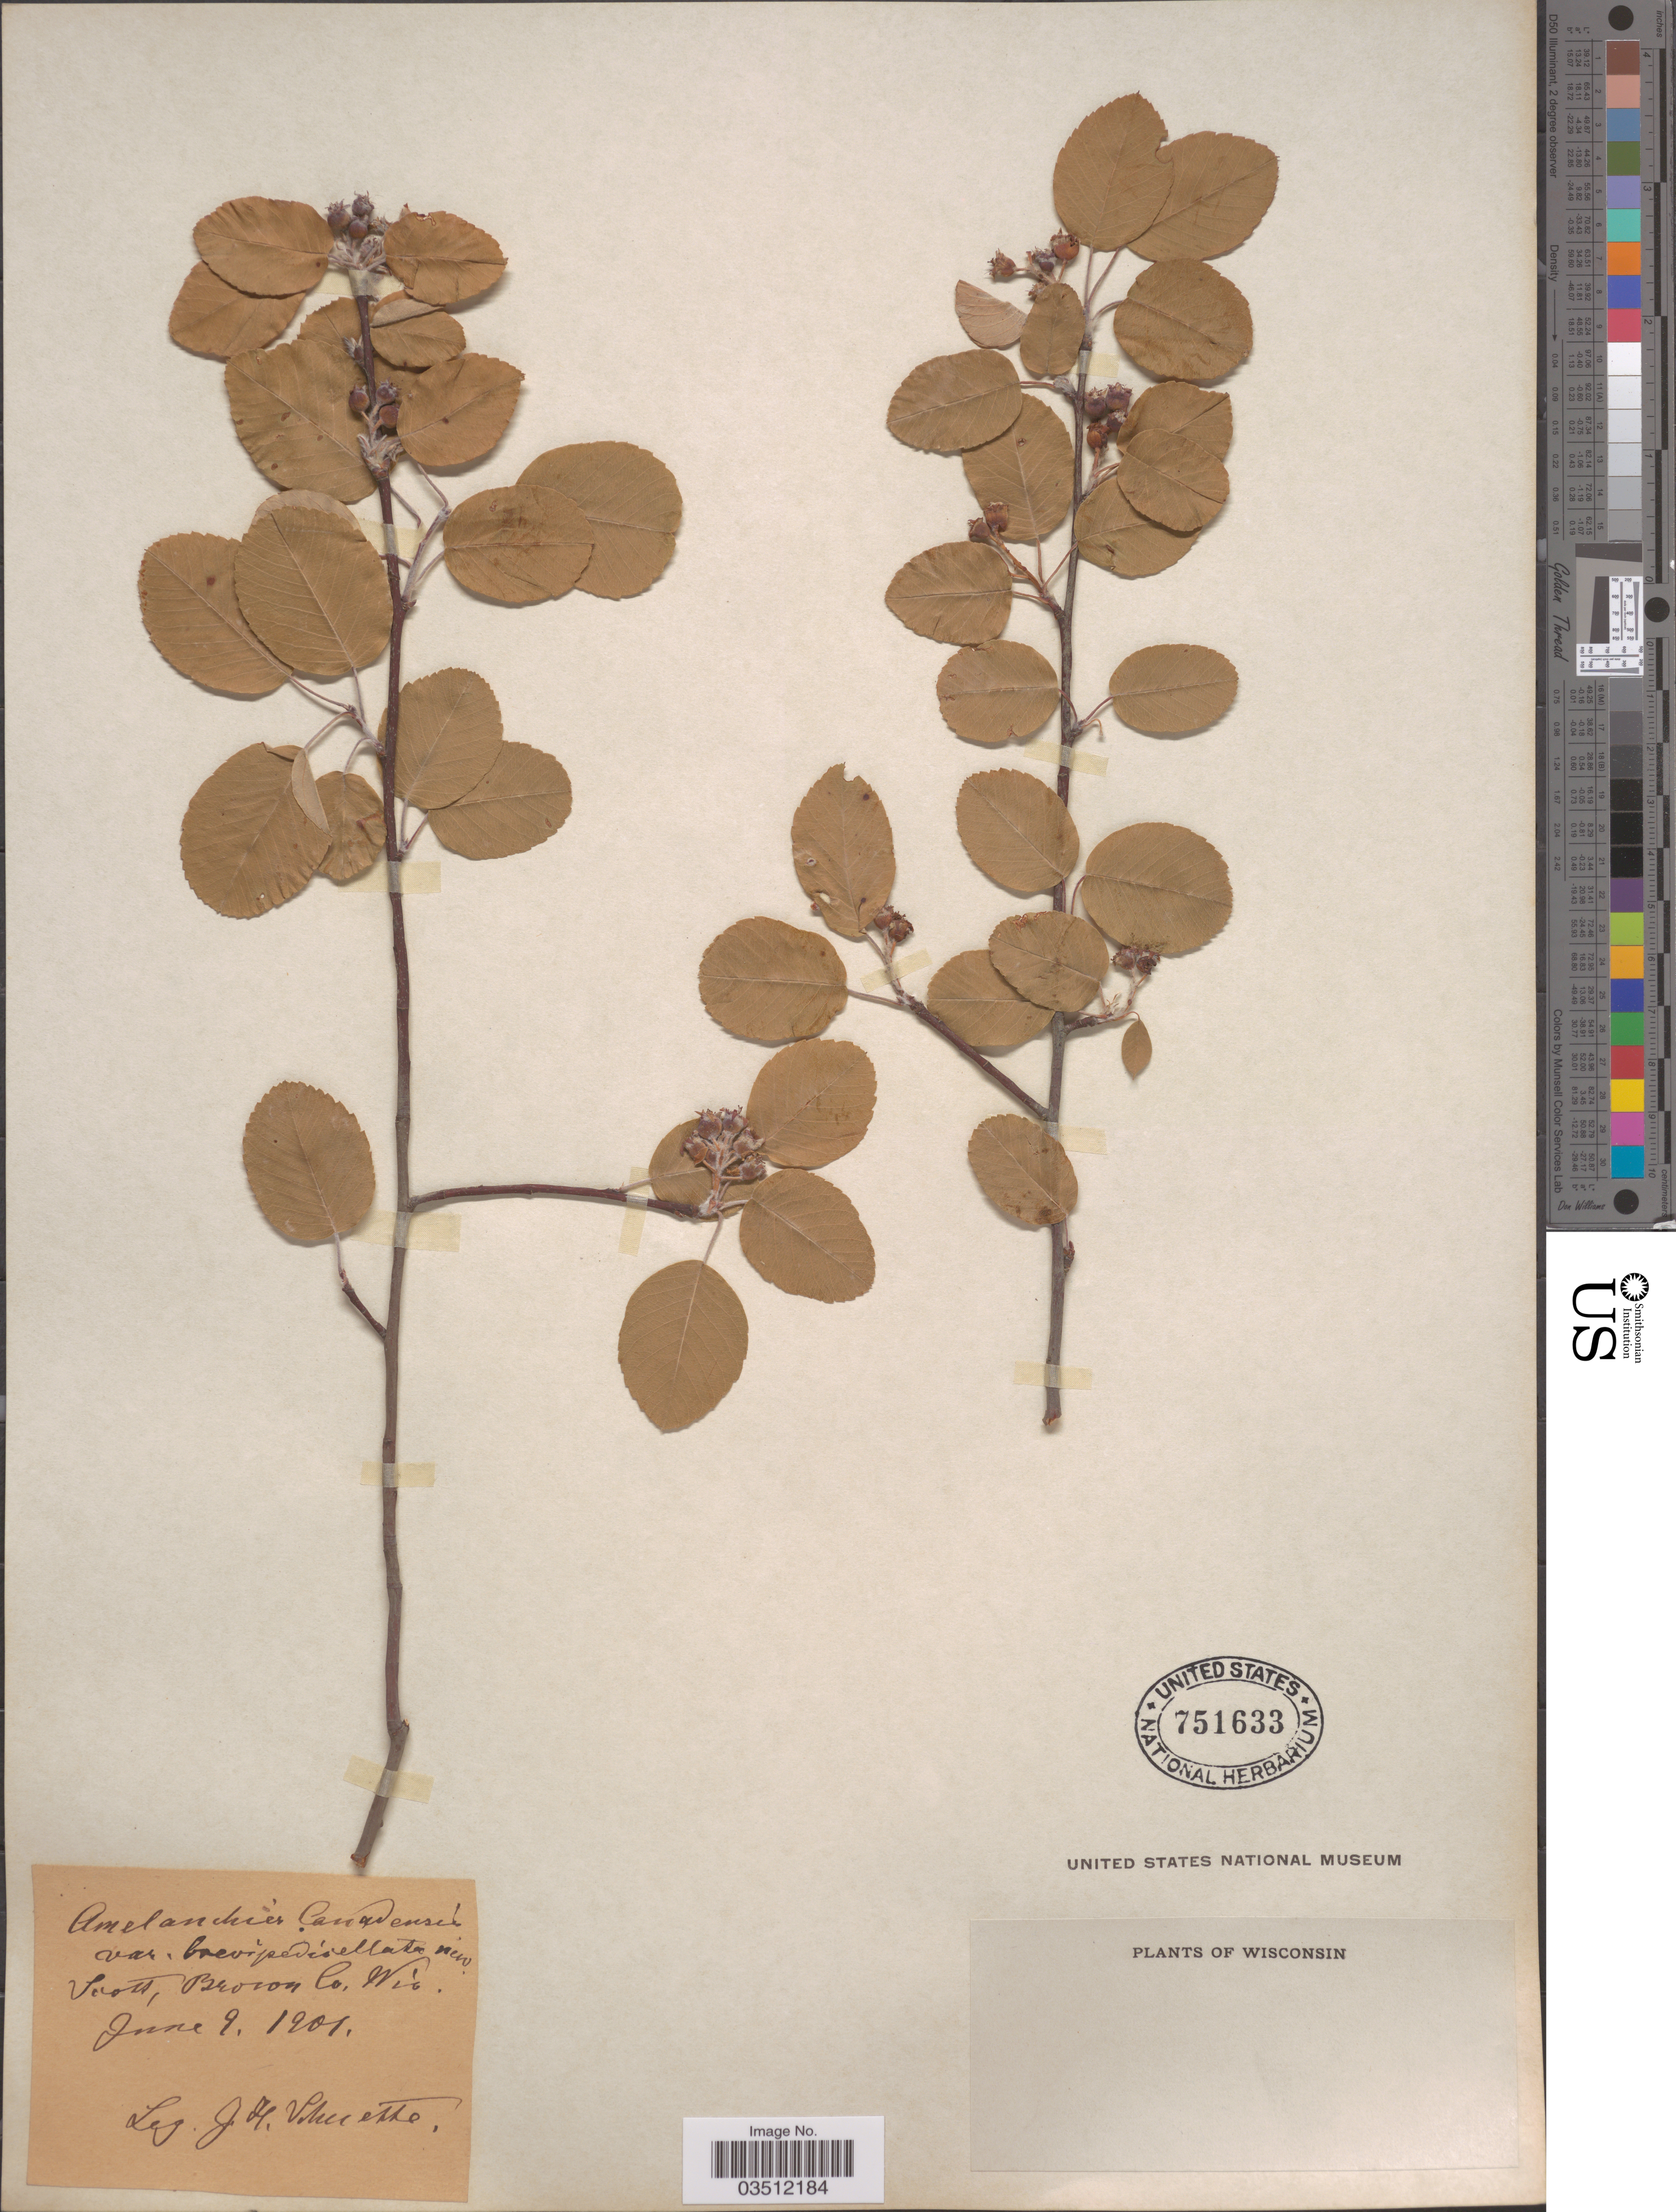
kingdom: Plantae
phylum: Tracheophyta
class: Magnoliopsida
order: Rosales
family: Rosaceae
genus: Amelanchier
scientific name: Amelanchier florida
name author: Lindl.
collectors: J. H. Schuette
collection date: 1901-06-09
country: United States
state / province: Wisconsin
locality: Scott, Brocon Co.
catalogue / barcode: US 751633